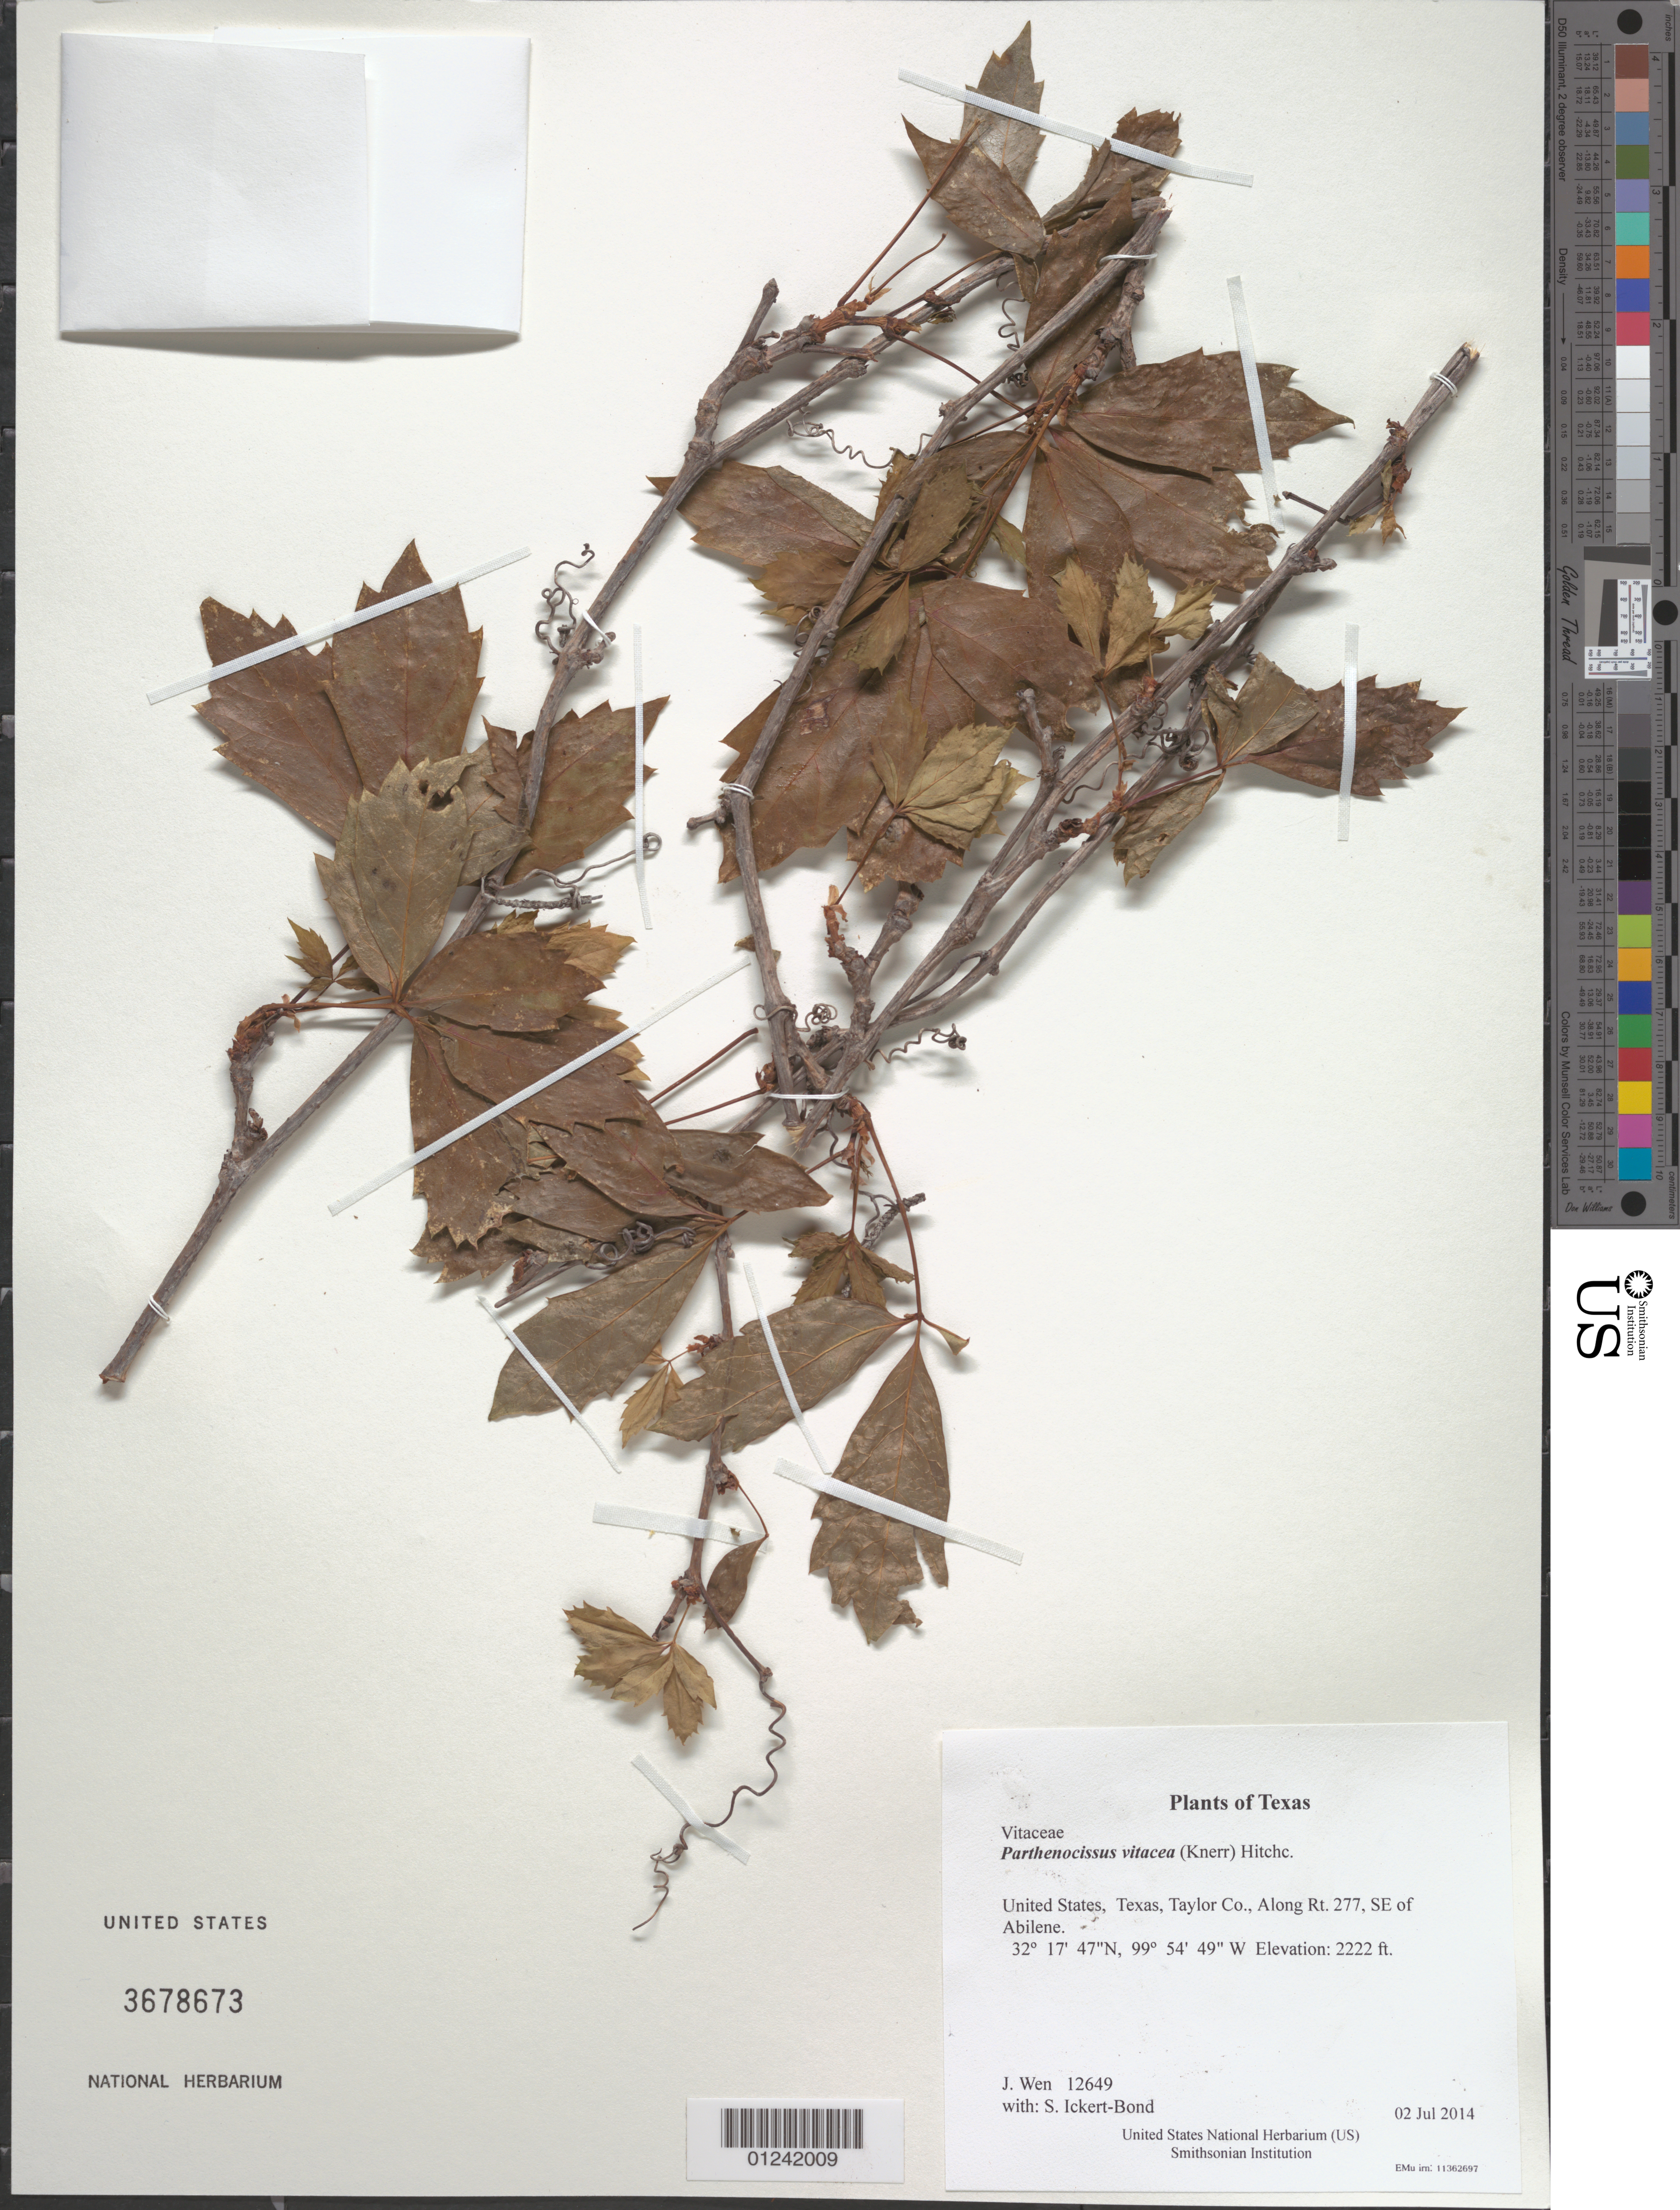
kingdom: Plantae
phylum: Tracheophyta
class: Magnoliopsida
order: Vitales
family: Vitaceae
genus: Parthenocissus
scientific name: Parthenocissus vitacea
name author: (Knerr) Hitchc.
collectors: J. Wen & S. Ickert-Bond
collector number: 12649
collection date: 2014-07-02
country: United States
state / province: Texas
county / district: Taylor Co.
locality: Along Rt. 277, SE of Abilene.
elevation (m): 677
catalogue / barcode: US 3678673